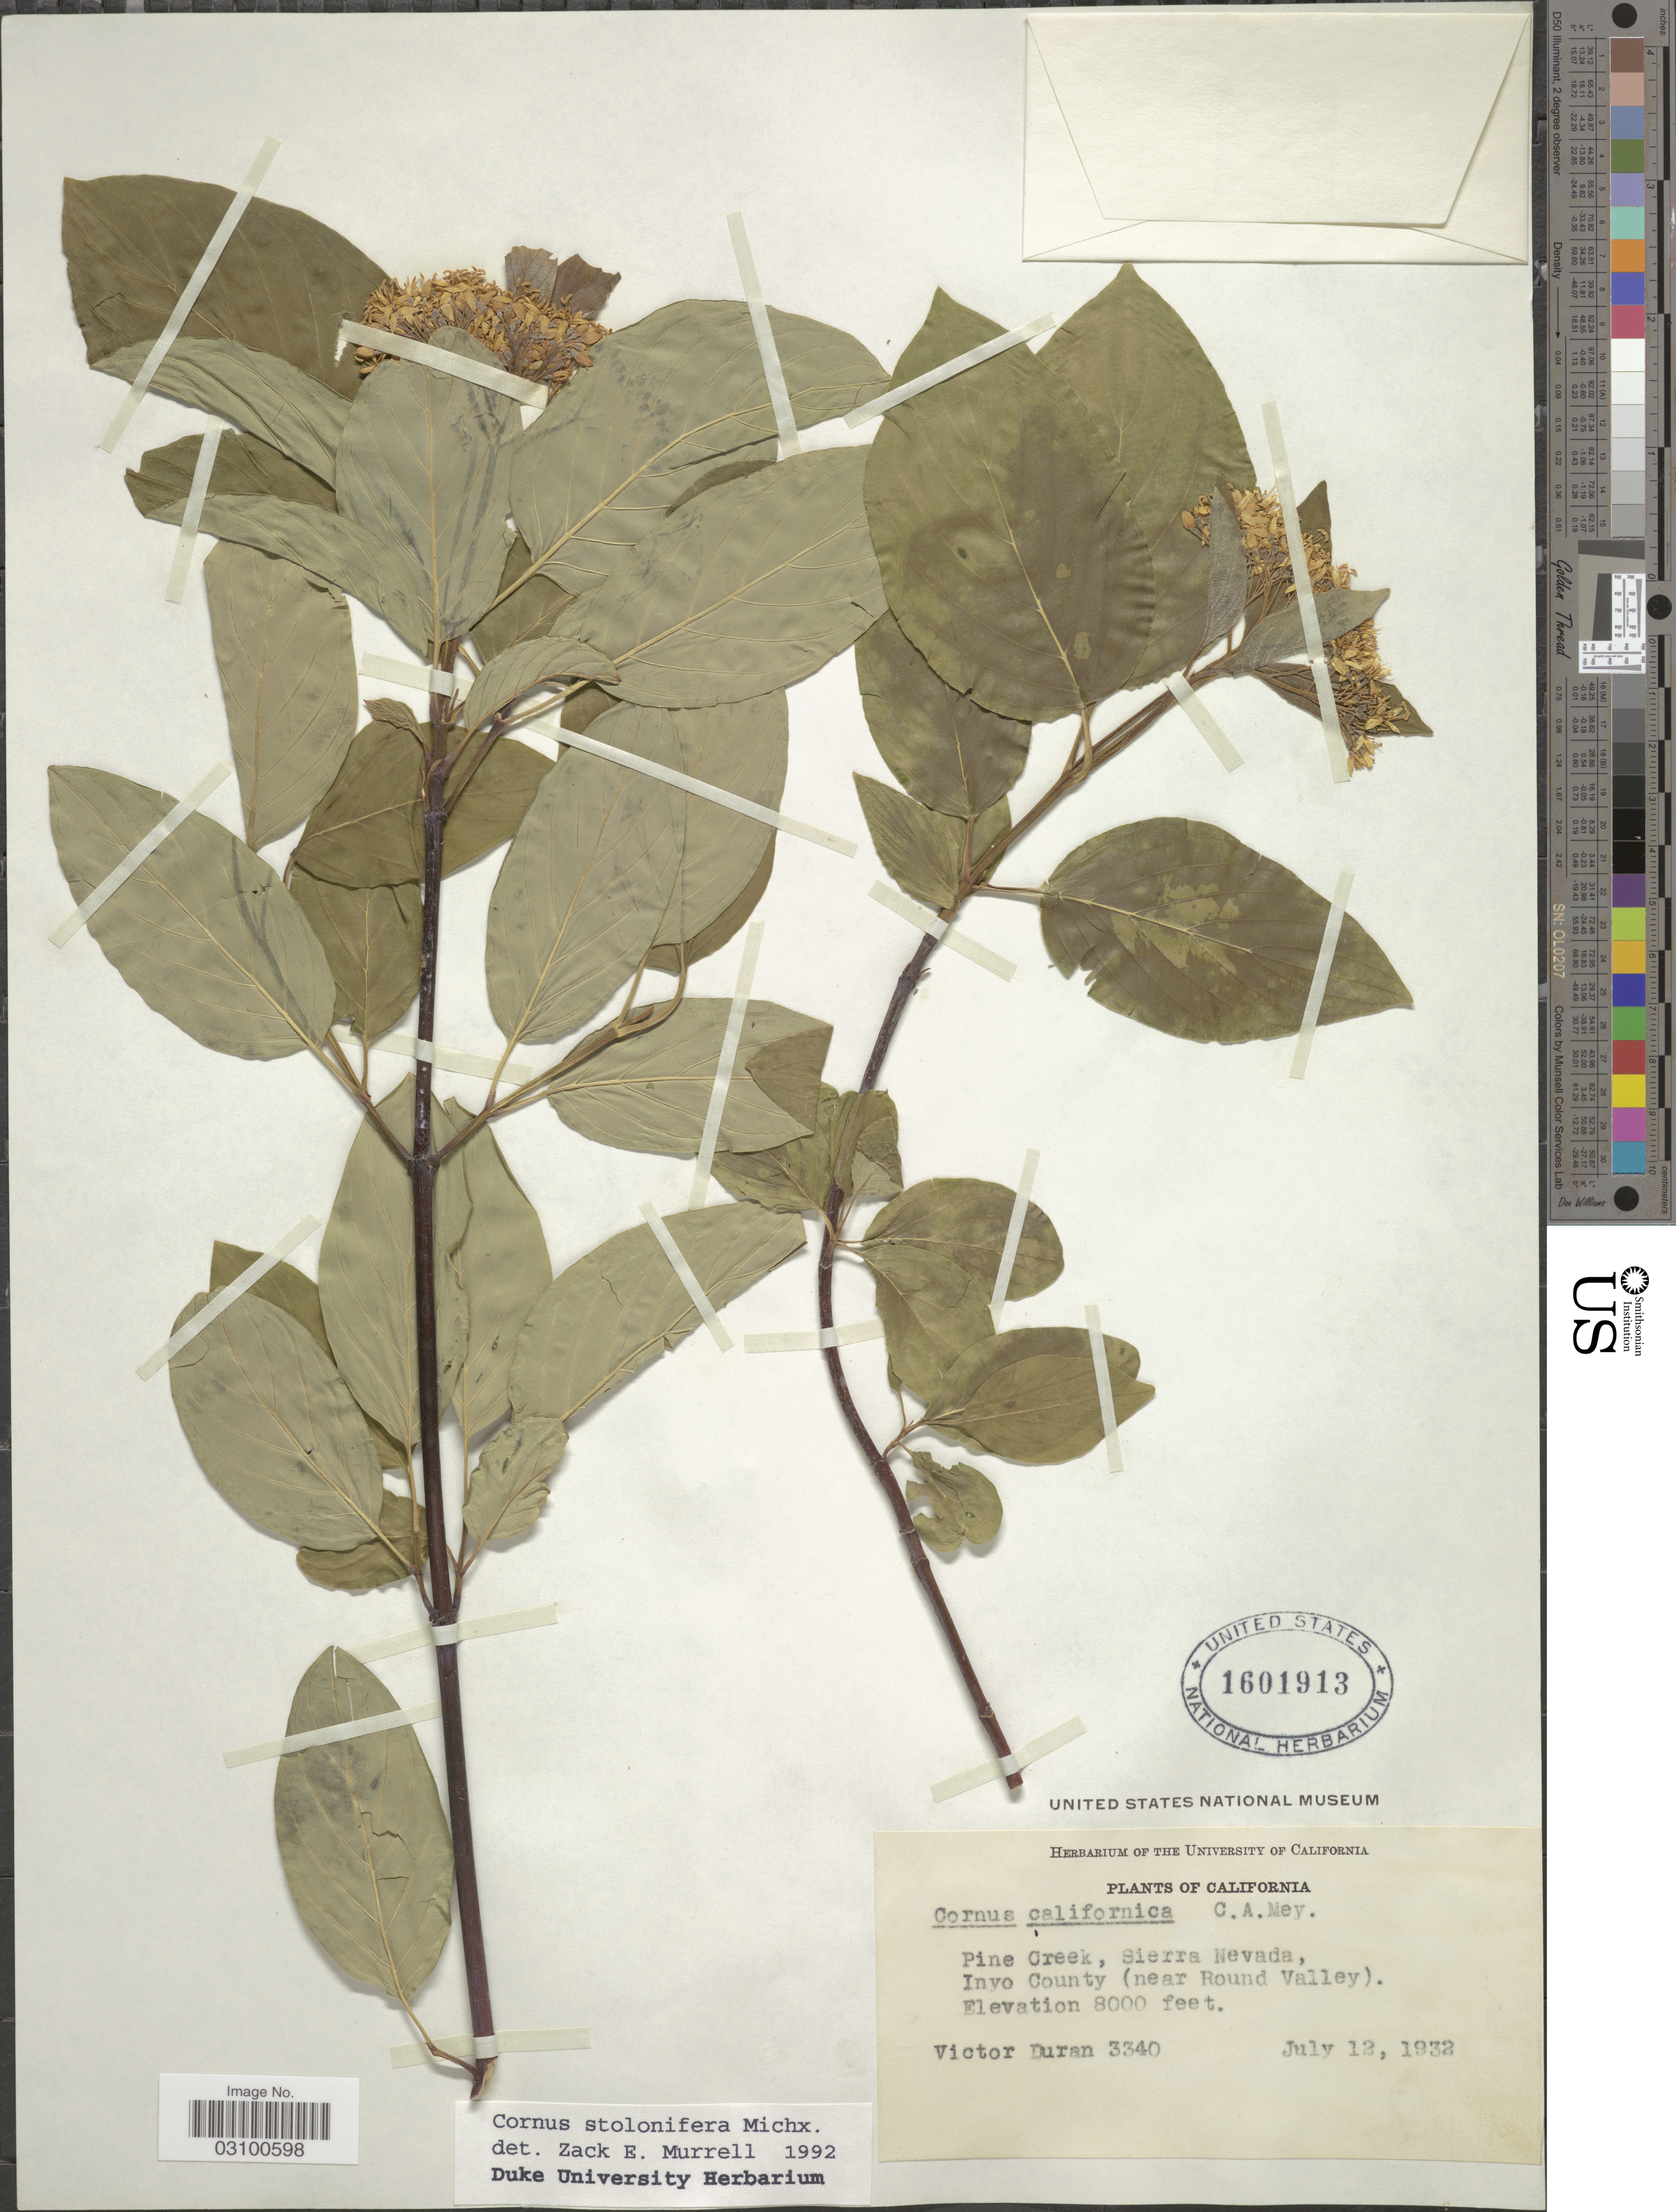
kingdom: Plantae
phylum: Tracheophyta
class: Magnoliopsida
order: Cornales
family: Cornaceae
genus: Cornus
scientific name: Cornus sericea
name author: L.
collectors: V. Duran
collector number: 3340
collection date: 1932-07-12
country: United States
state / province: California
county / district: Inyo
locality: Pine Creek, Sierra Nevada, Inyo County (near Round Valley).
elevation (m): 2438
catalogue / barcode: US 1601913